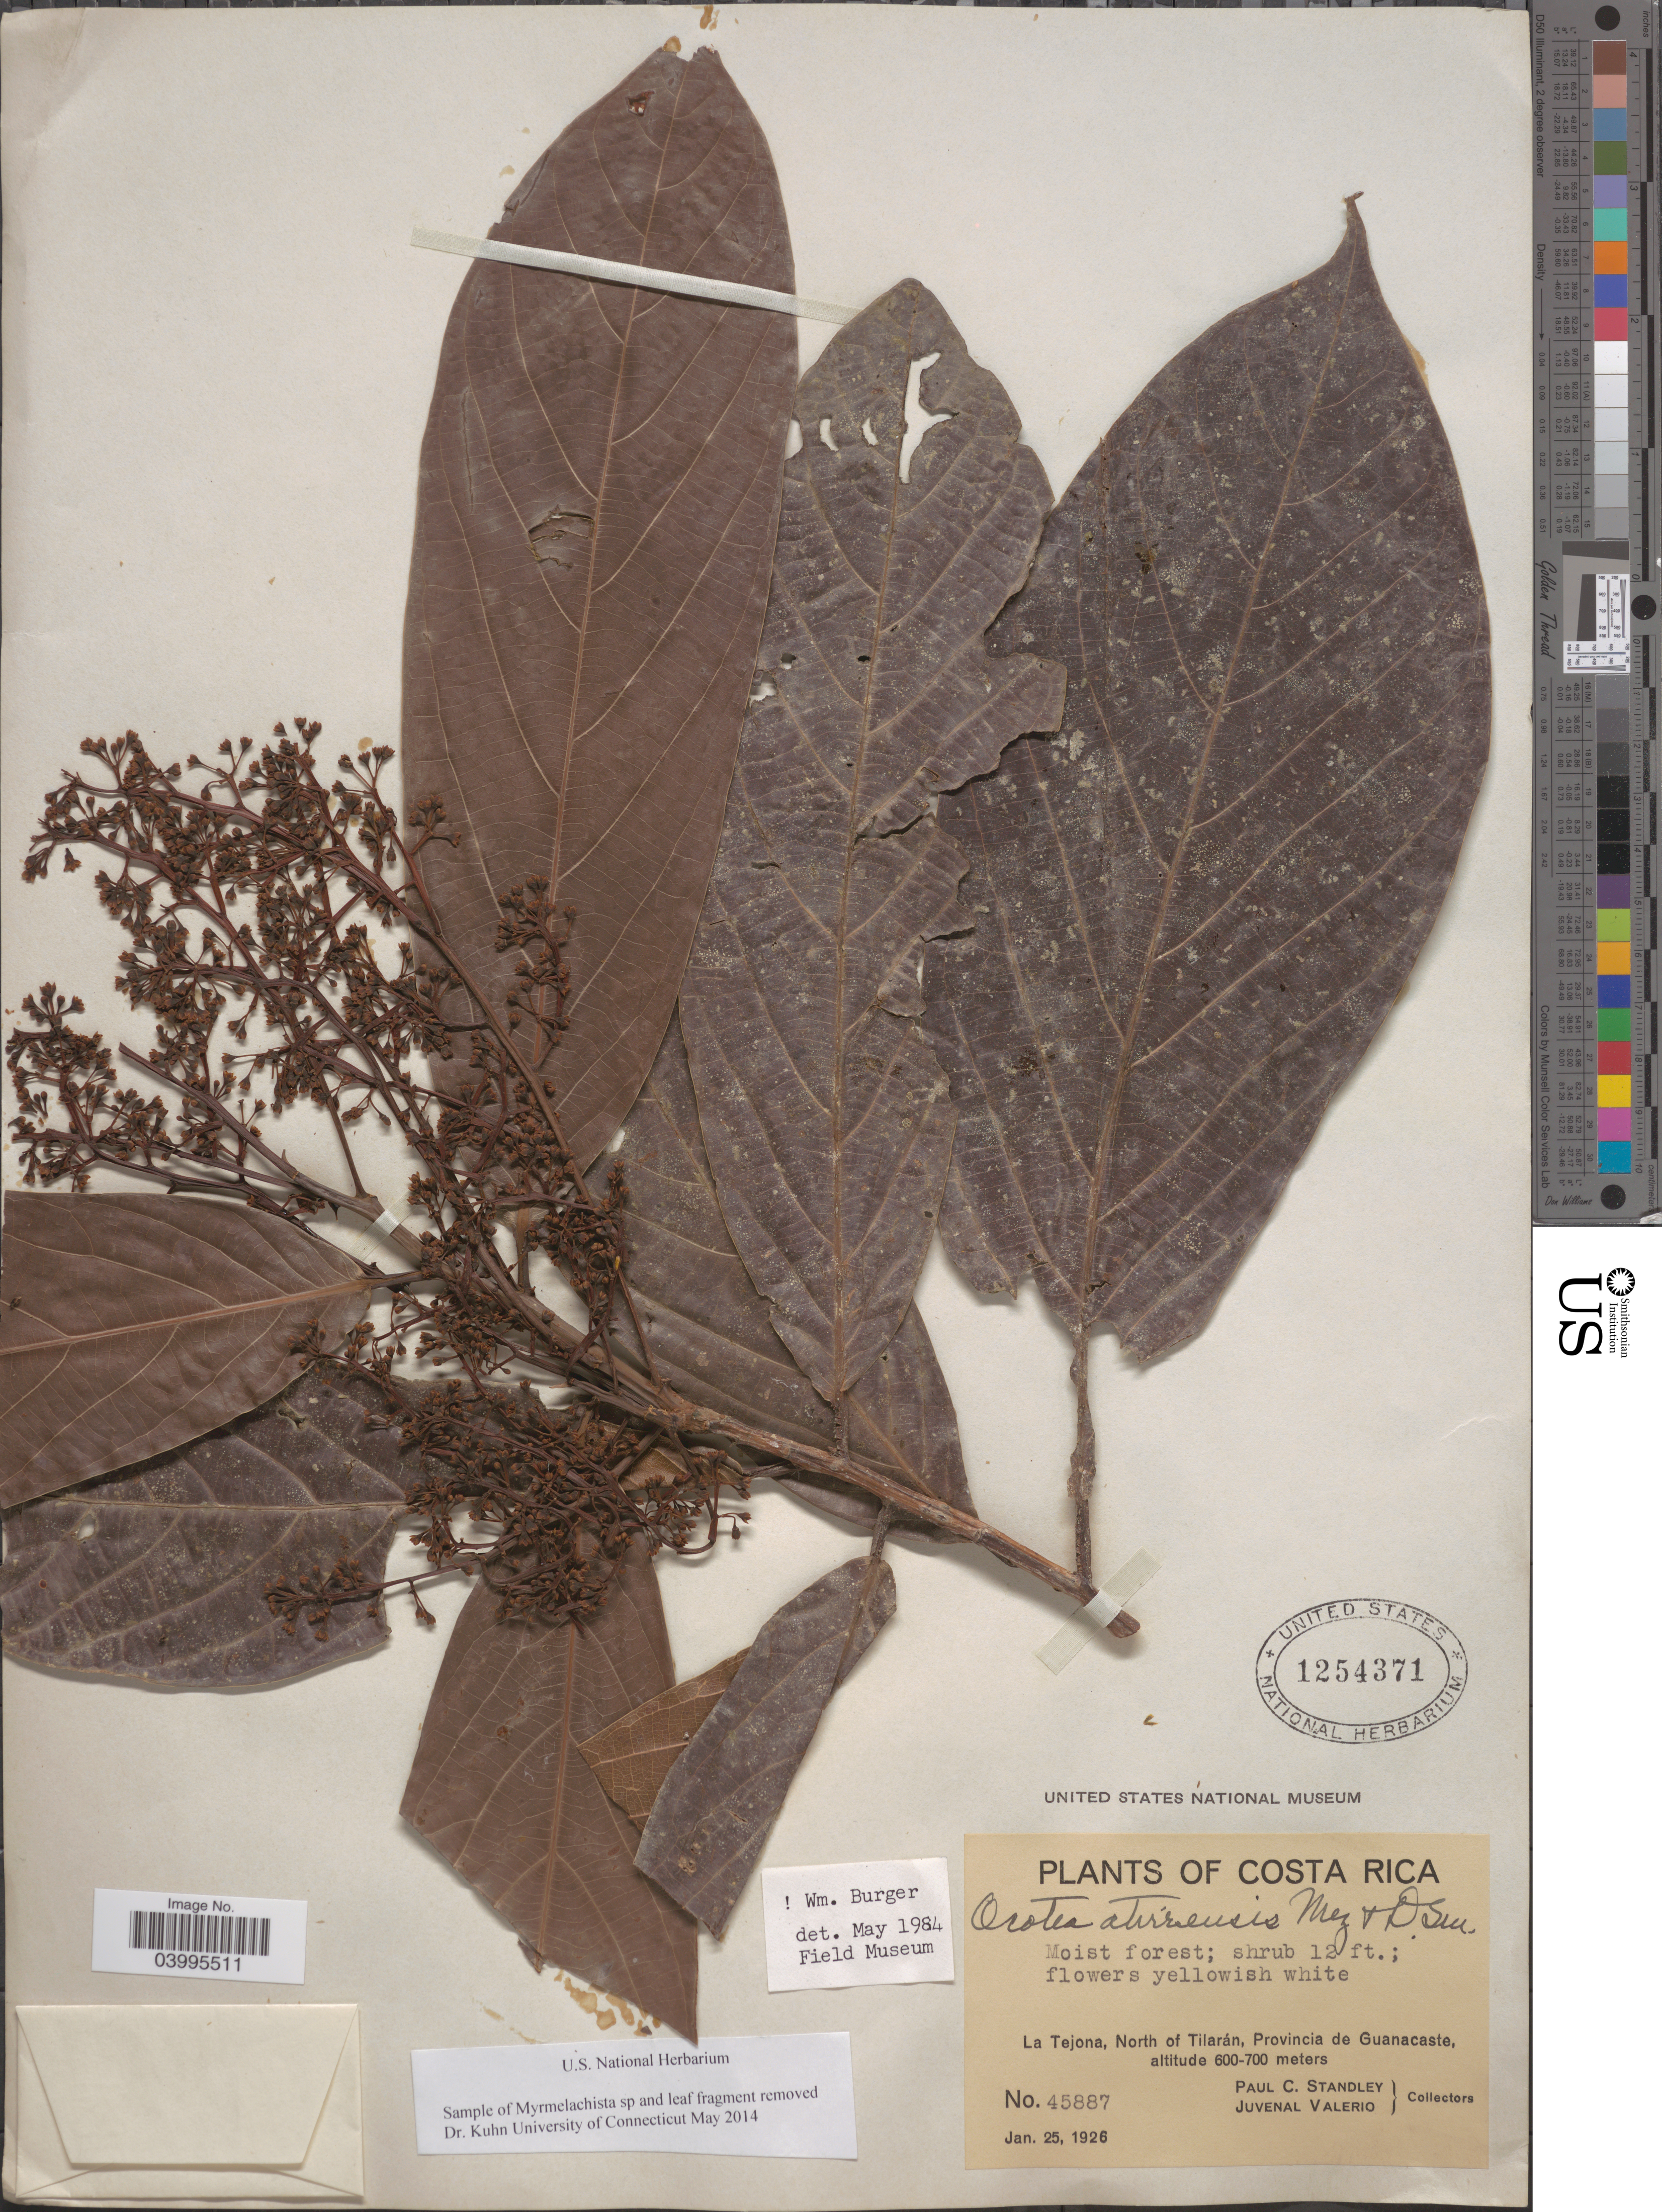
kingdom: Plantae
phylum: Tracheophyta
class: Magnoliopsida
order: Laurales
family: Lauraceae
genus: Ocotea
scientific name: Ocotea atirrensis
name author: Mez & Donn. Sm.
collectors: P. C. Standley & J. Valerio R.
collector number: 45887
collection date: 1926-01-25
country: Costa Rica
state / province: Guanacaste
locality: La Tejona, North of Tilarán.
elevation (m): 600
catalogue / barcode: US 1254371